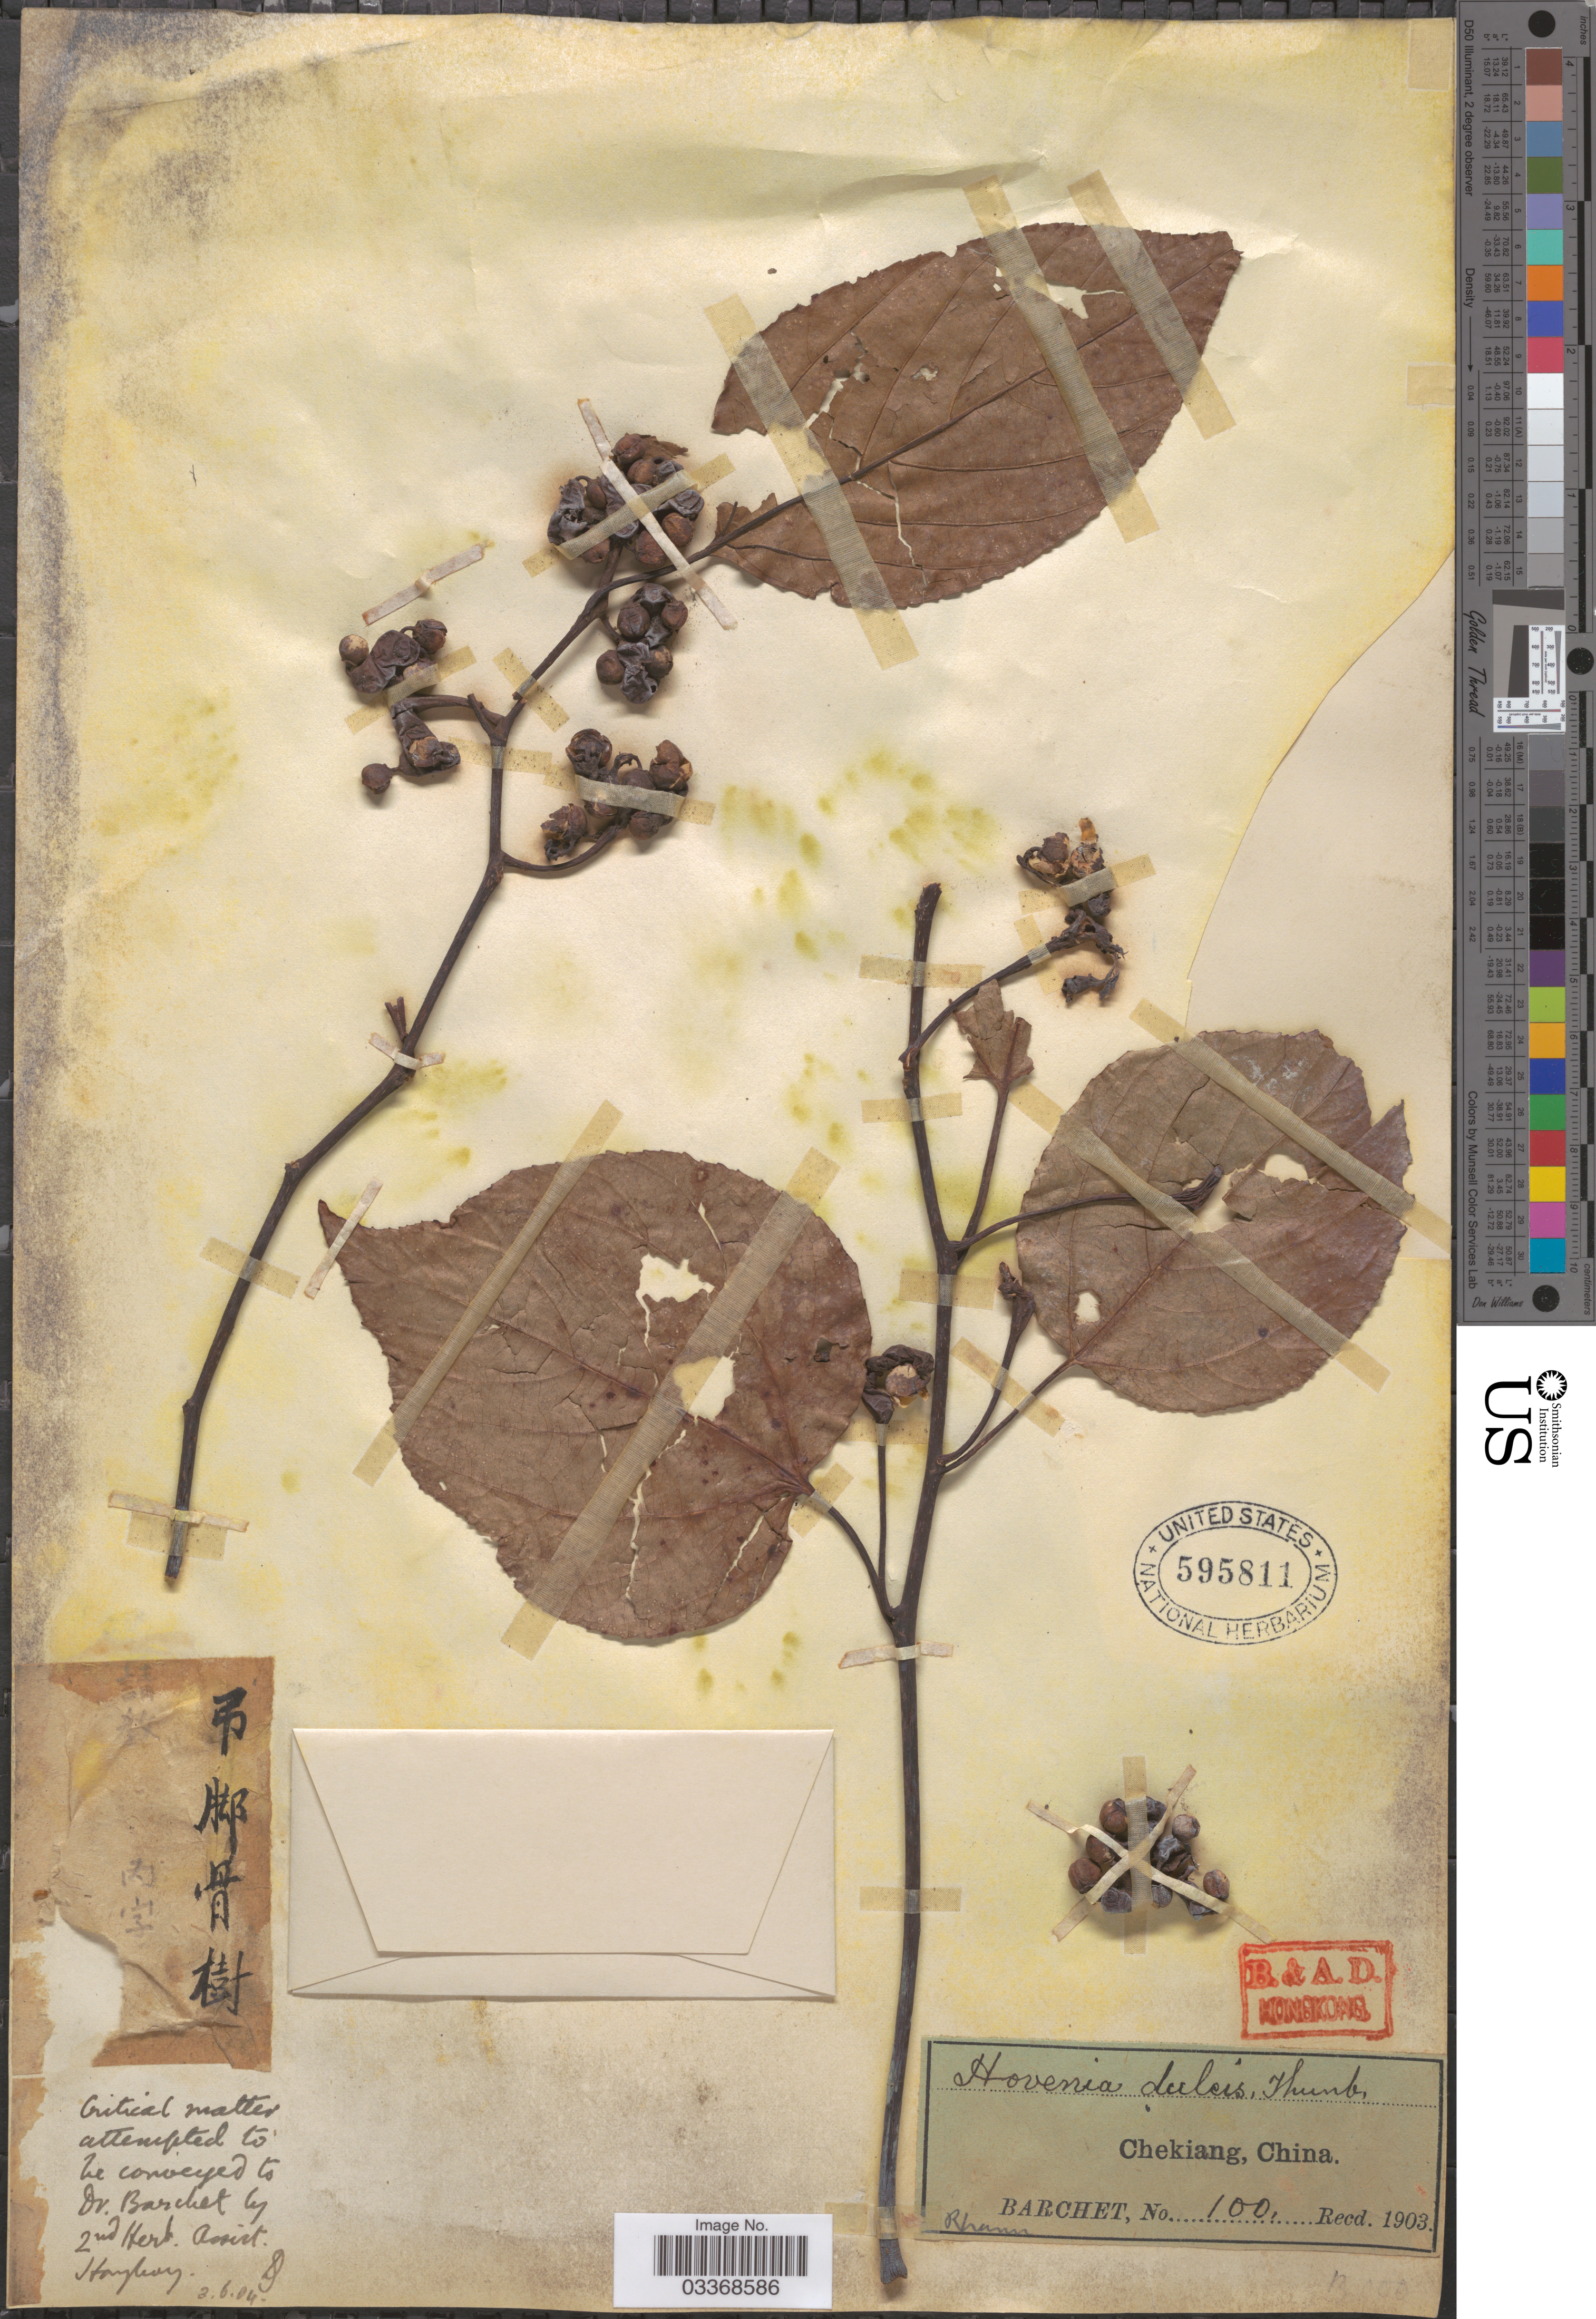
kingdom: Plantae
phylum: Tracheophyta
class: Magnoliopsida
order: Rosales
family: Rhamnaceae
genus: Hovenia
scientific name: Hovenia dulcis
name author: Thunb.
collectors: Barchet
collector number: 100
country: China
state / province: Zhejiang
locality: Chekiang.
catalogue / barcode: US 595811